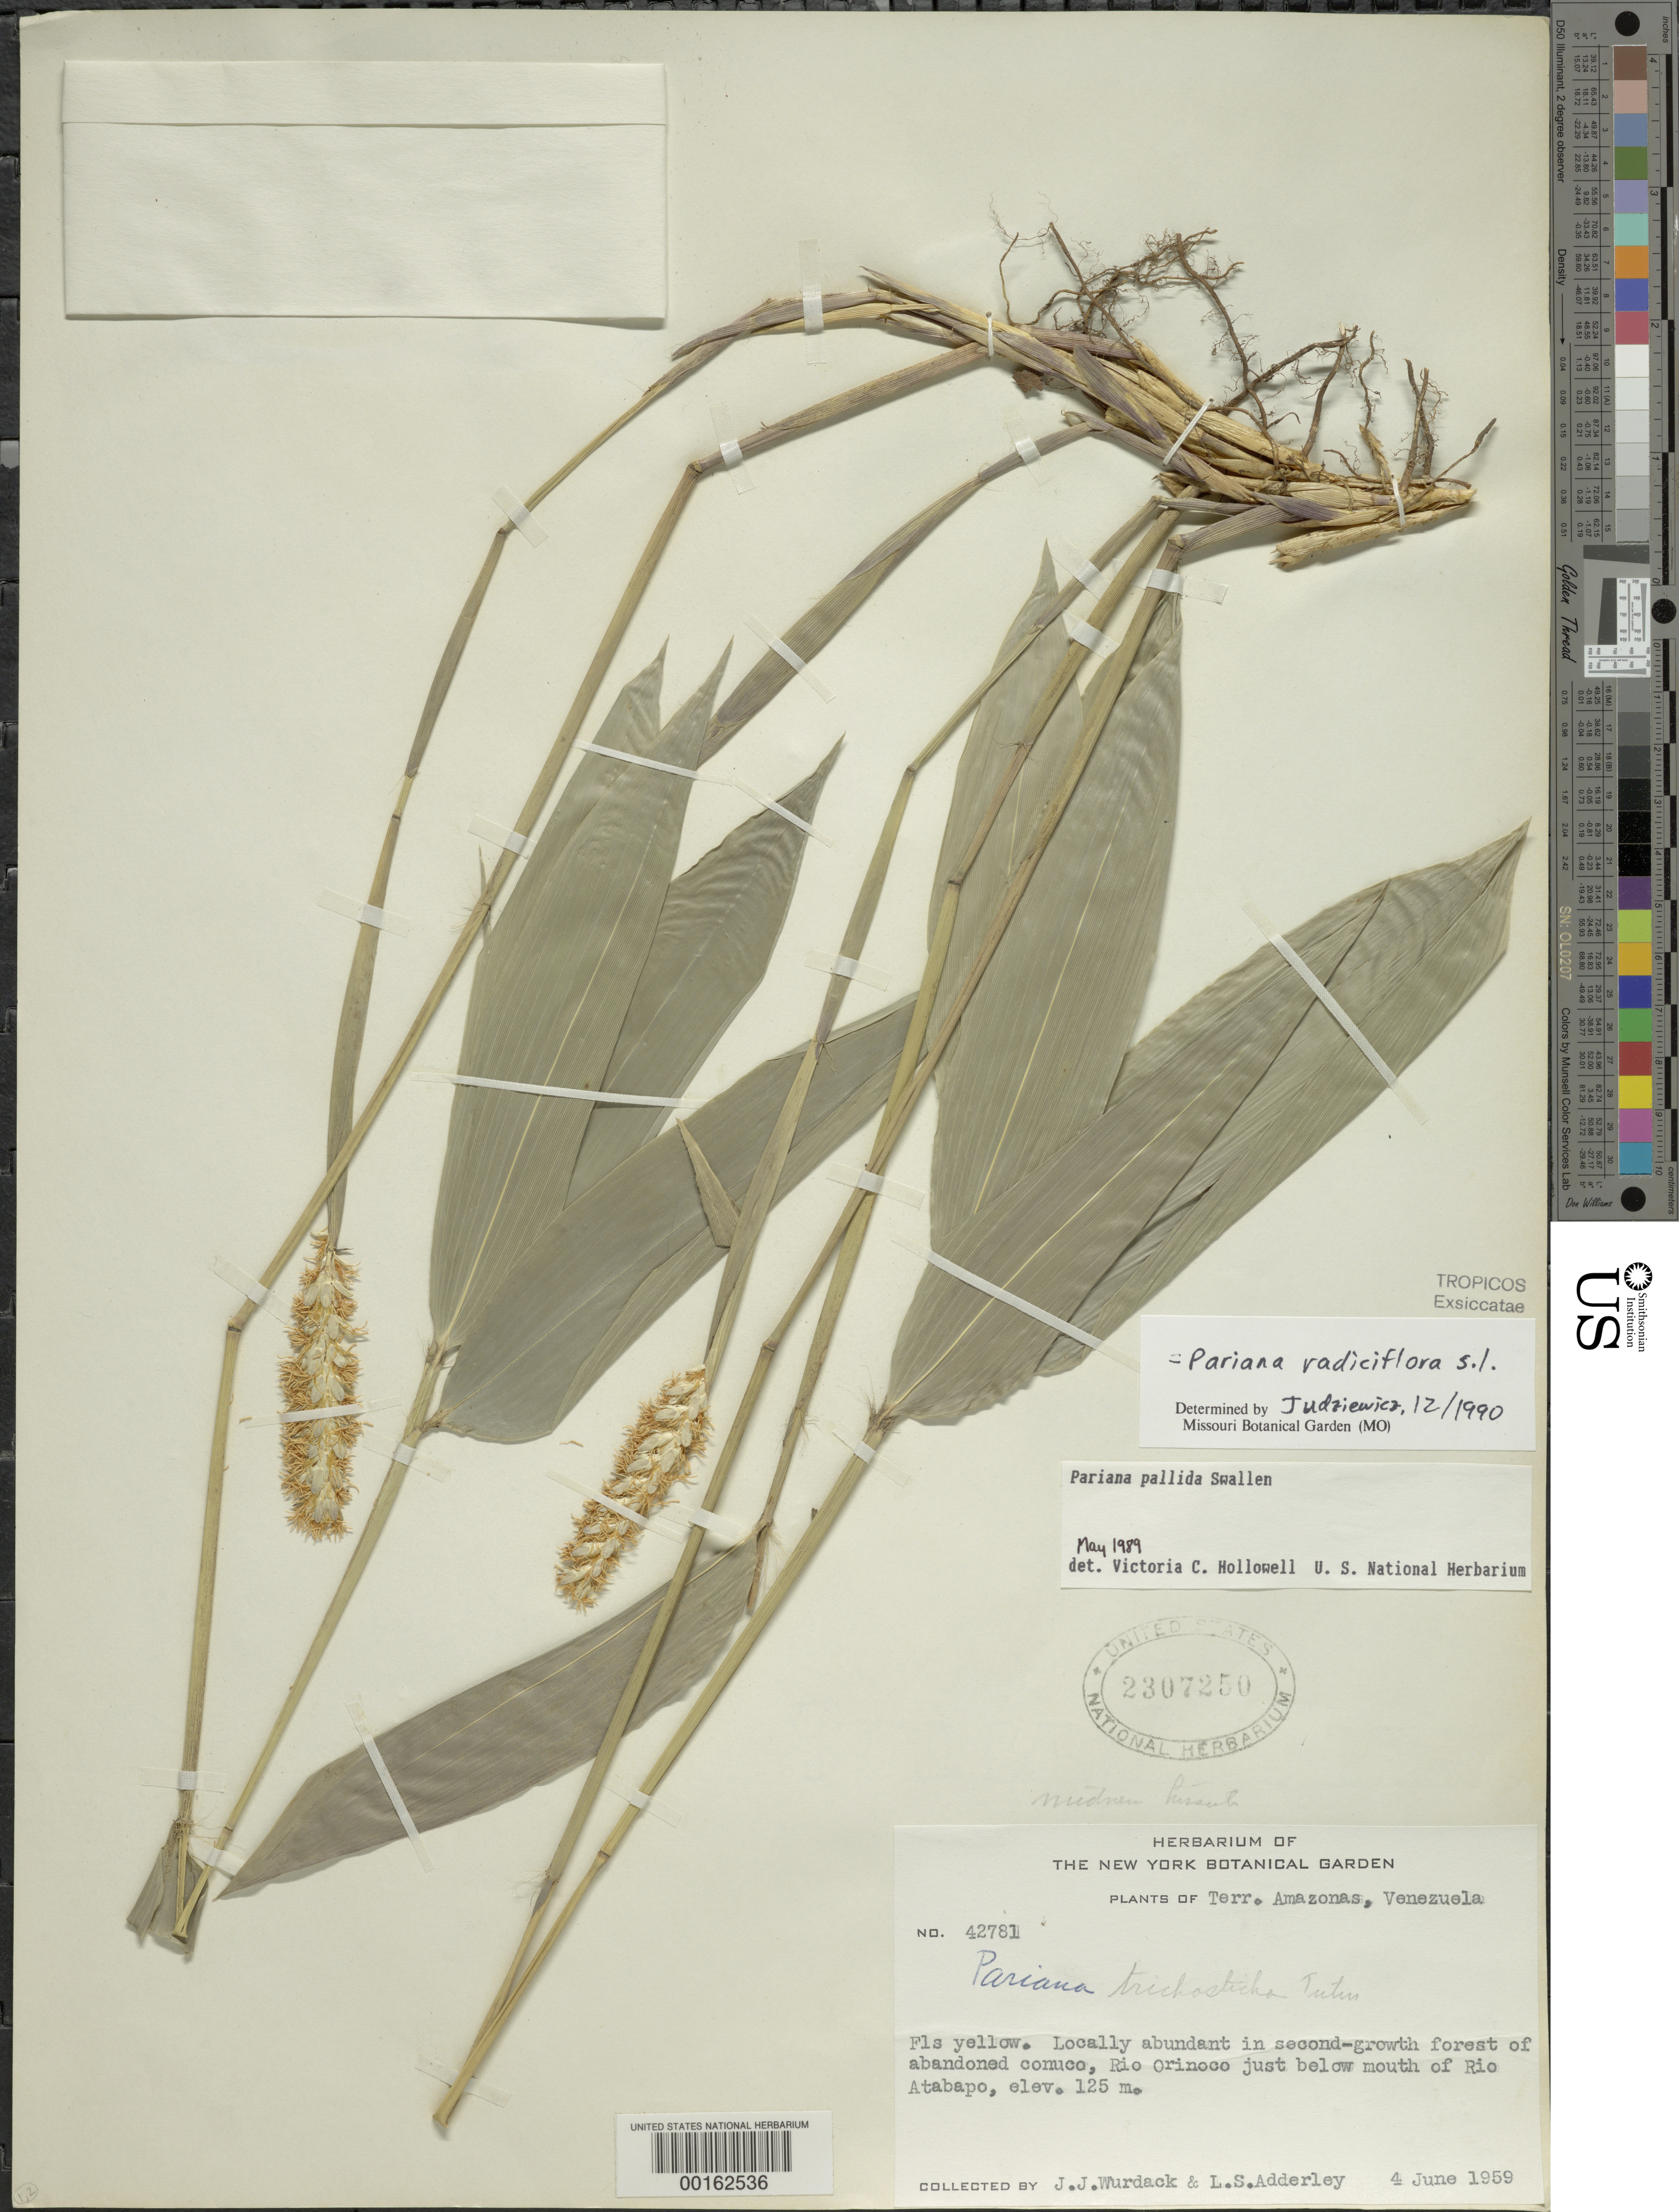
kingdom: Plantae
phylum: Tracheophyta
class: Liliopsida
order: Poales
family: Poaceae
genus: Pariana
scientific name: Pariana radiciflora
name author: Sagot ex Döll in Mart.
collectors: J. J. Wurdack & L. S. Adderley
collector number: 42781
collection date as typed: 04 Jun 1959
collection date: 1959-06-04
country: Venezuela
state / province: Amazonas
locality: Rio orinoco just below mouth of Rio Atabapo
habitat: In second growth forest of abandoned concuco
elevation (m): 125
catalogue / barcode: US 2307250